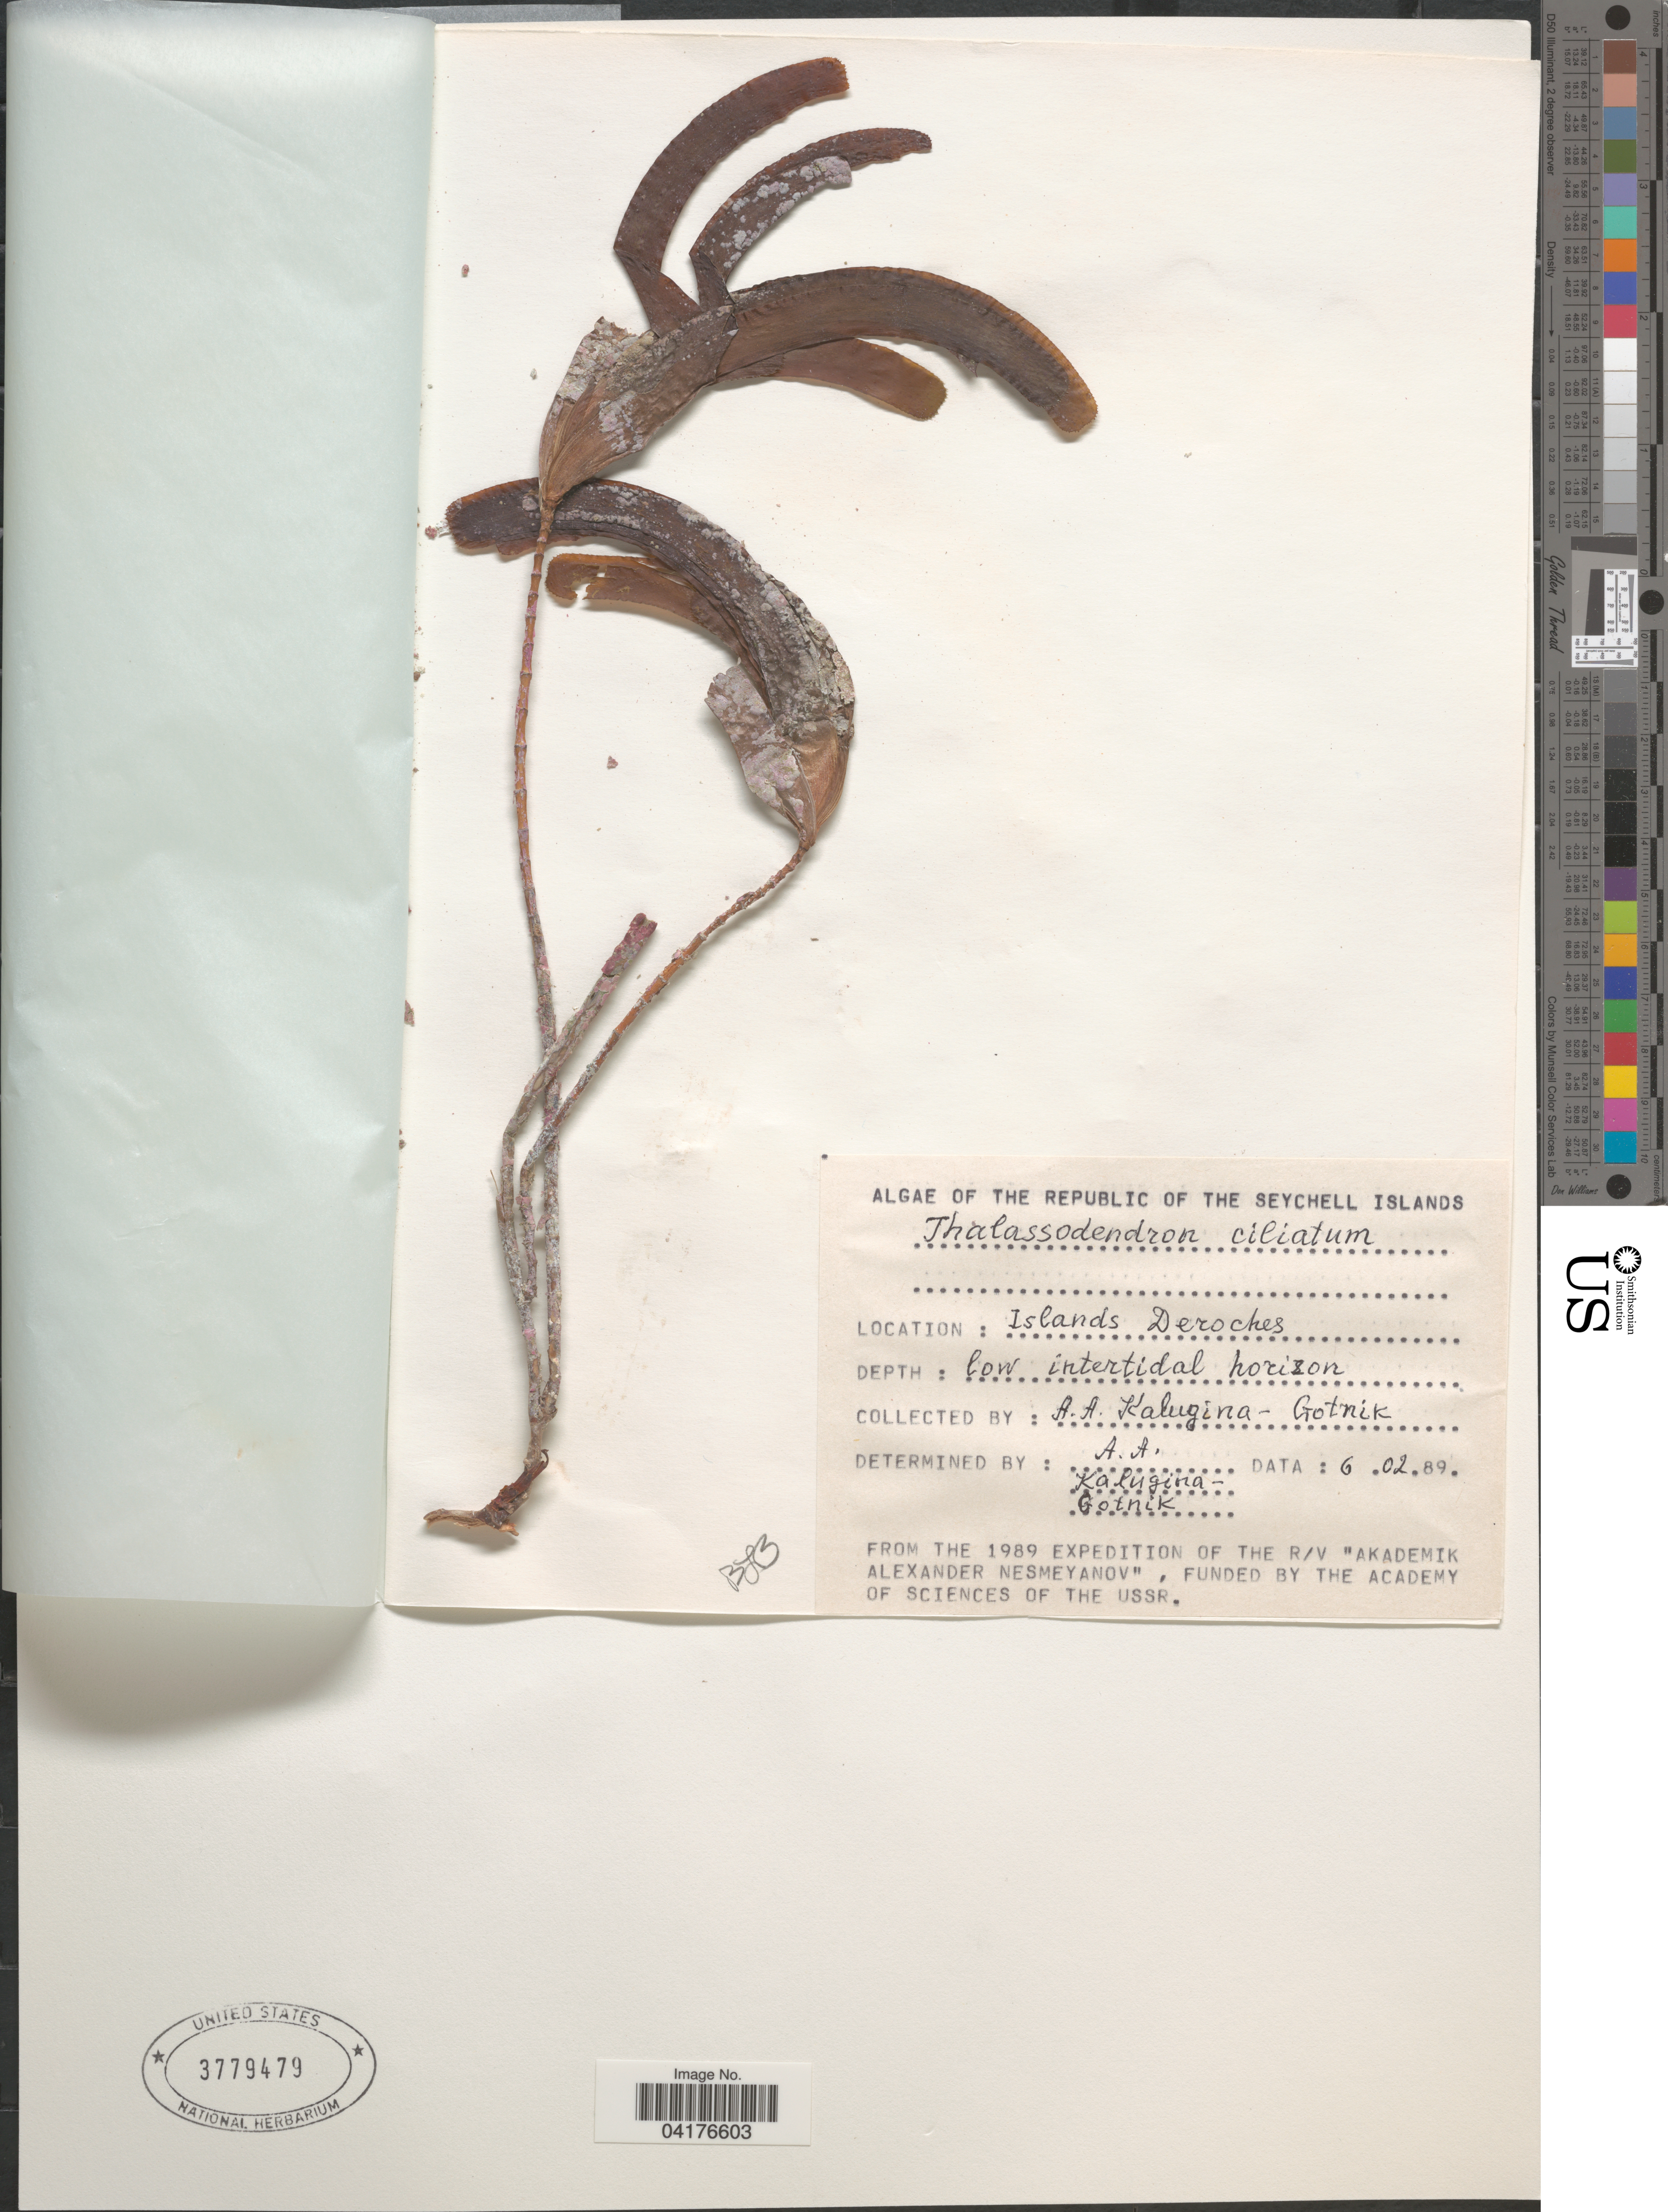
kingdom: Plantae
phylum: Tracheophyta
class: Liliopsida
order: Alismatales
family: Cymodoceaceae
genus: Thalassodendron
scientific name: Thalassodendron ciliatum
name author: (Forssk.) Hartog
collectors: A. Kalugina-Gotnik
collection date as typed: Transcribed d/m/y: 6/2/89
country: Seychelles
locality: Republic of the Seychell Islands. Islands Deroches. 1989 Expedition of the R/V "Akademik Alexander Nesmeyanov".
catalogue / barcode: US 3779479